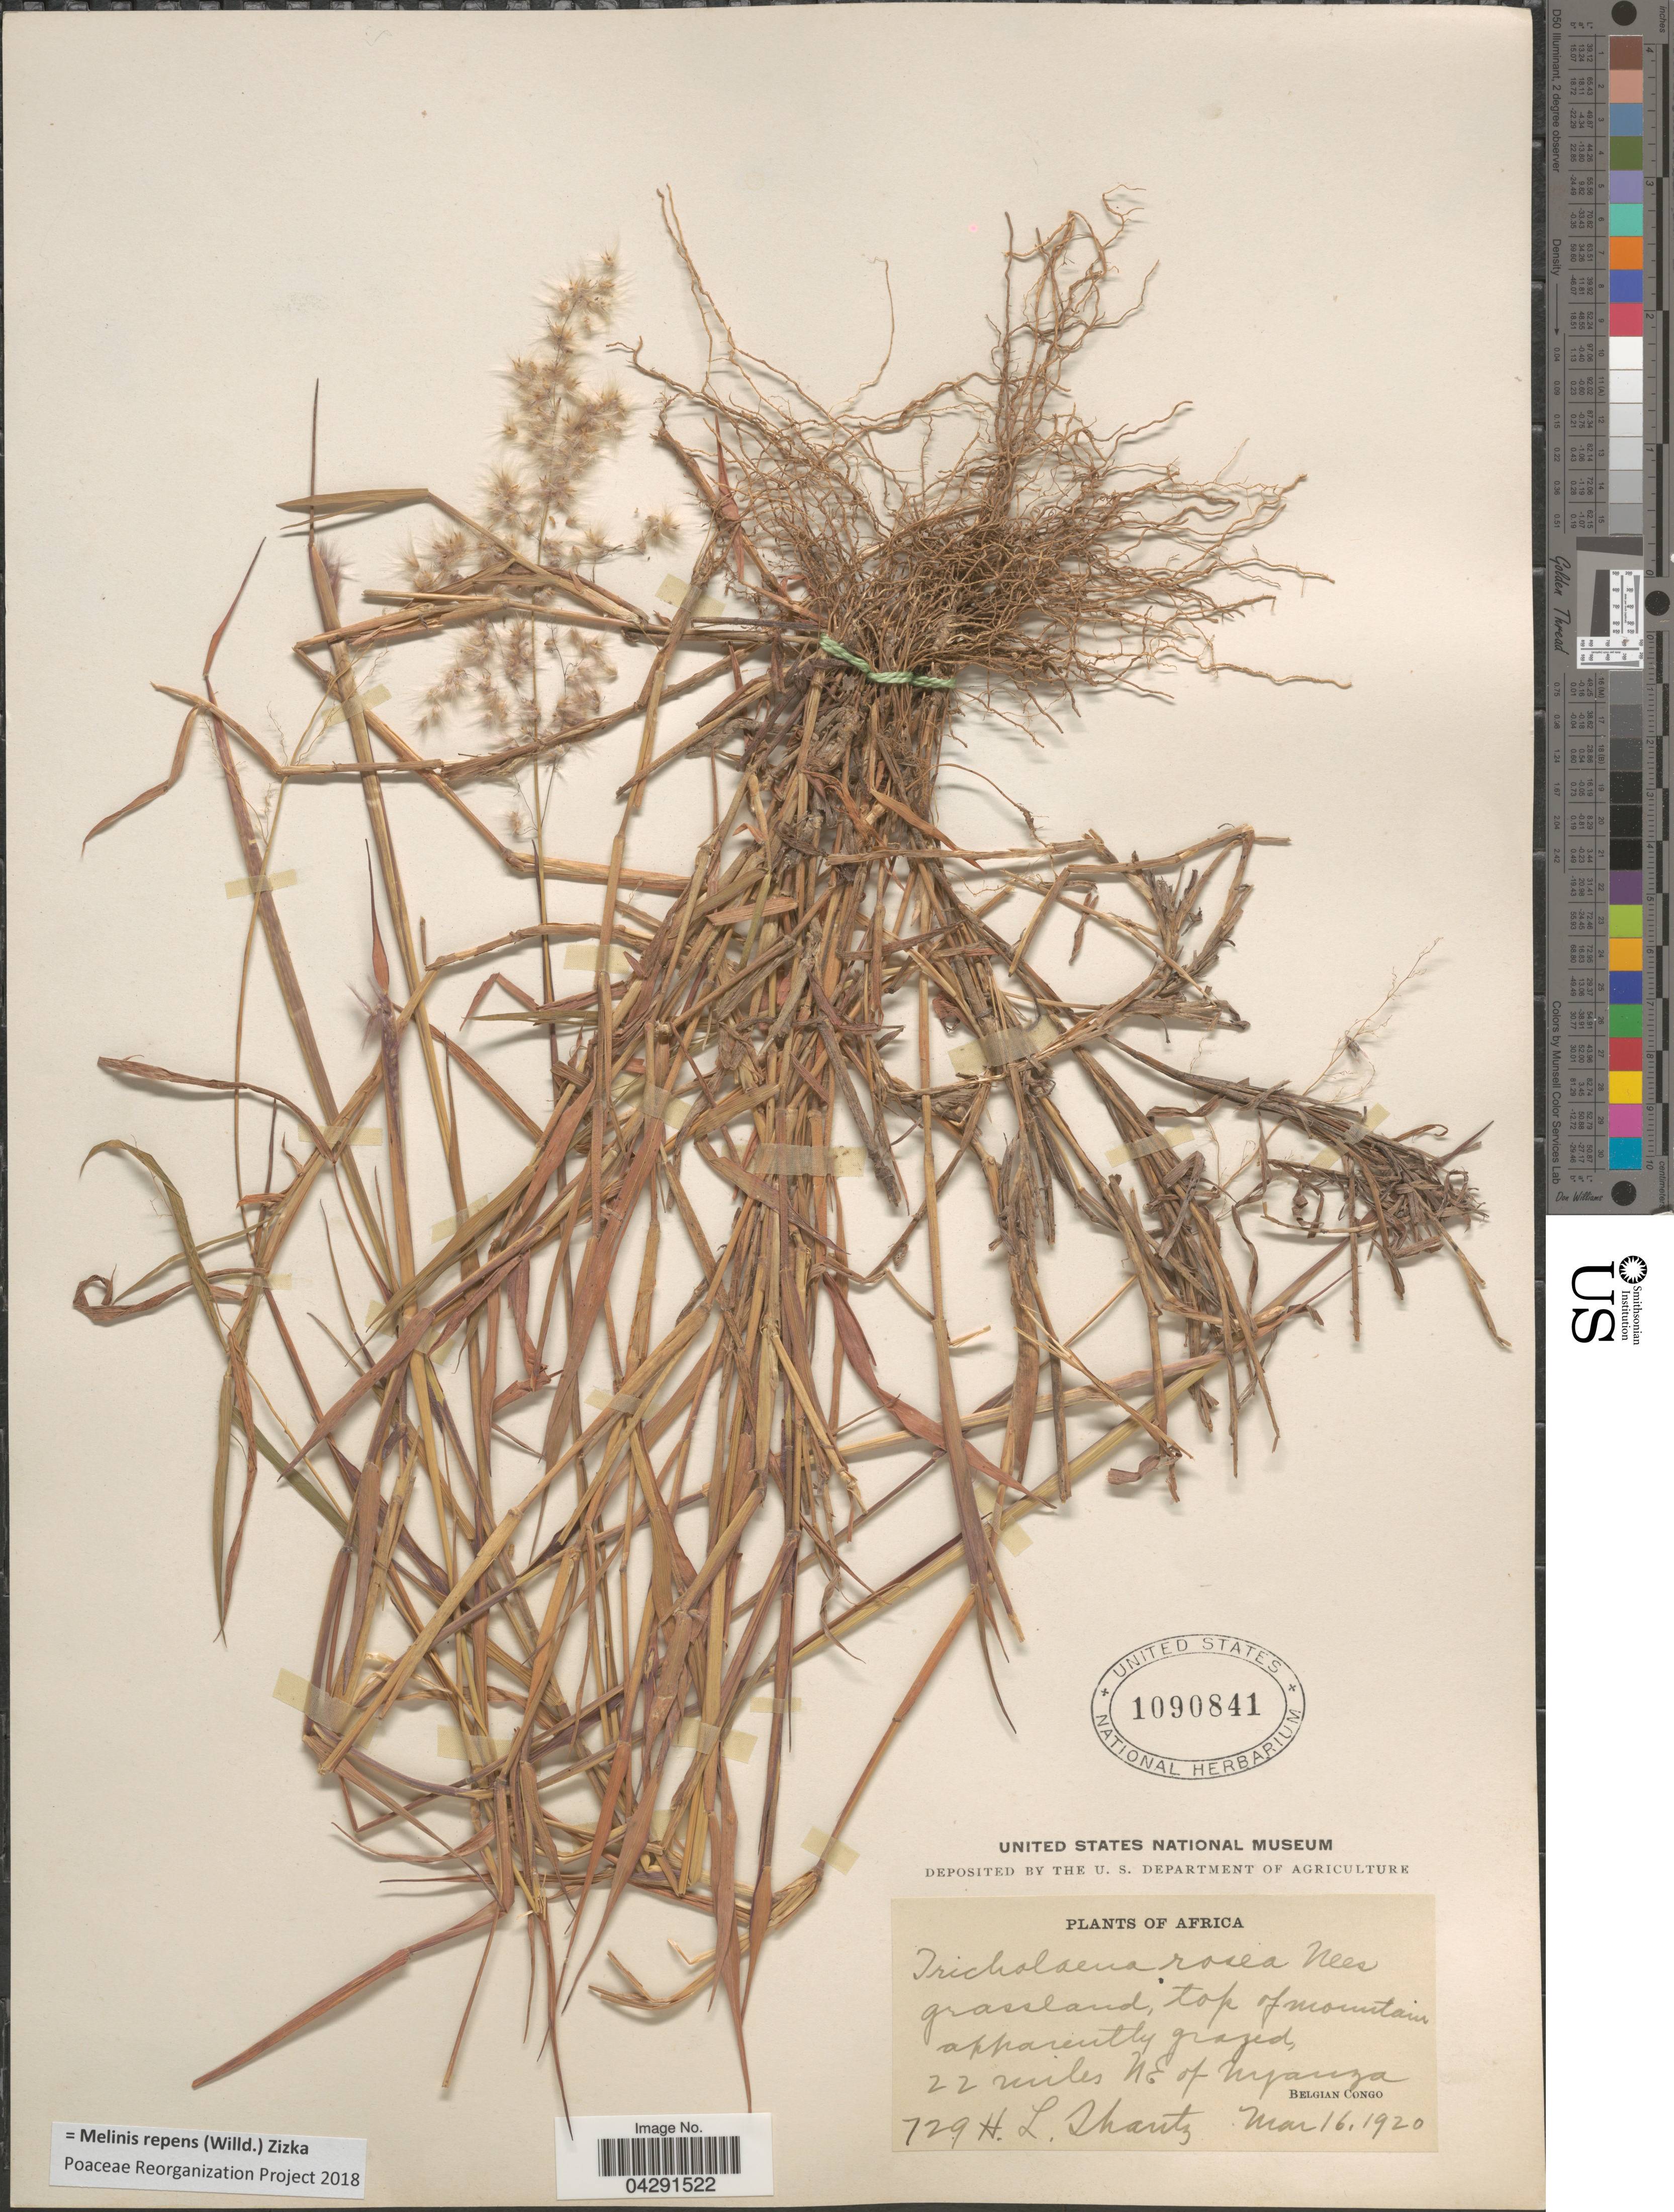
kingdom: Plantae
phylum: Tracheophyta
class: Liliopsida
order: Poales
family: Poaceae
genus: Melinis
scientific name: Melinis repens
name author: (Willd.) Zizka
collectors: H. Shantz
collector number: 729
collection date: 1920-03-16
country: Congo, Democratic Republic of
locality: Grassland, top of mountain apparently grazed, 22 miles NE of Nyanza. Belgian Congo.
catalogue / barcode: US 1090841